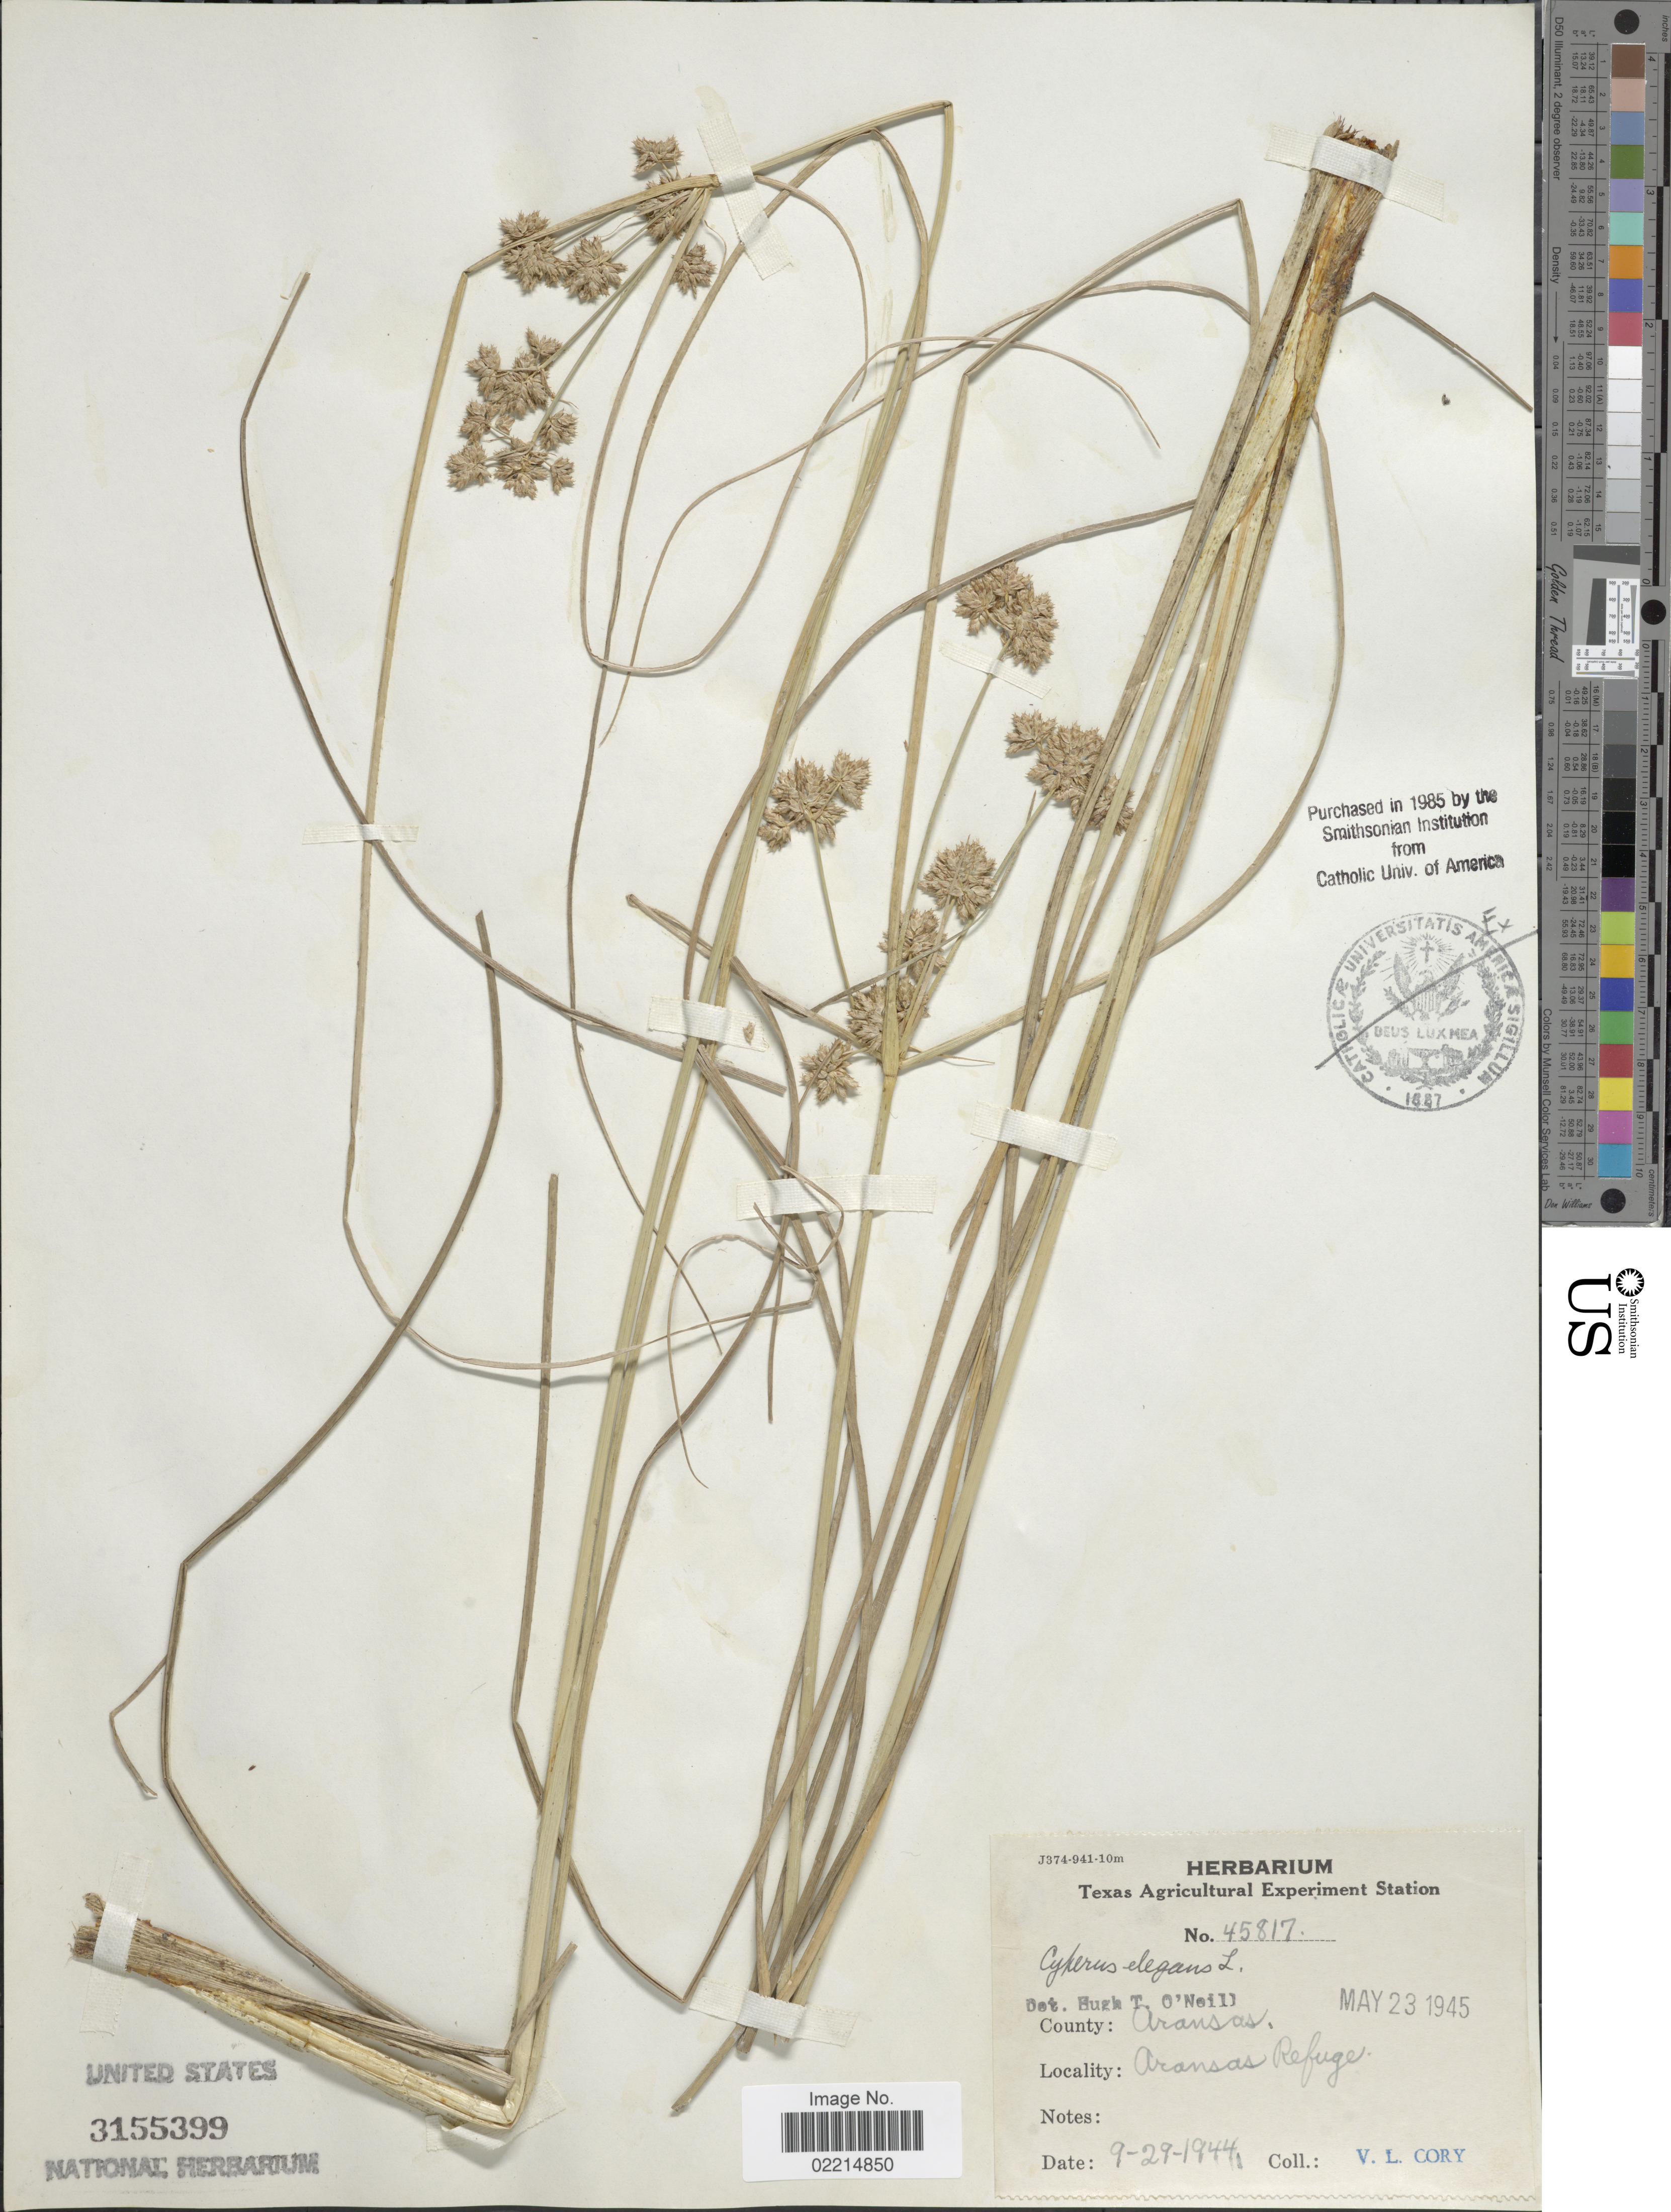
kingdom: Plantae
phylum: Tracheophyta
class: Liliopsida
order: Poales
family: Cyperaceae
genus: Cyperus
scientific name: Cyperus elegans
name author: L.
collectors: V. Cory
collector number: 45817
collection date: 1945-05-23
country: United States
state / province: Texas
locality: Aransar, Aransas Refuge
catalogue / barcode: US 3155399